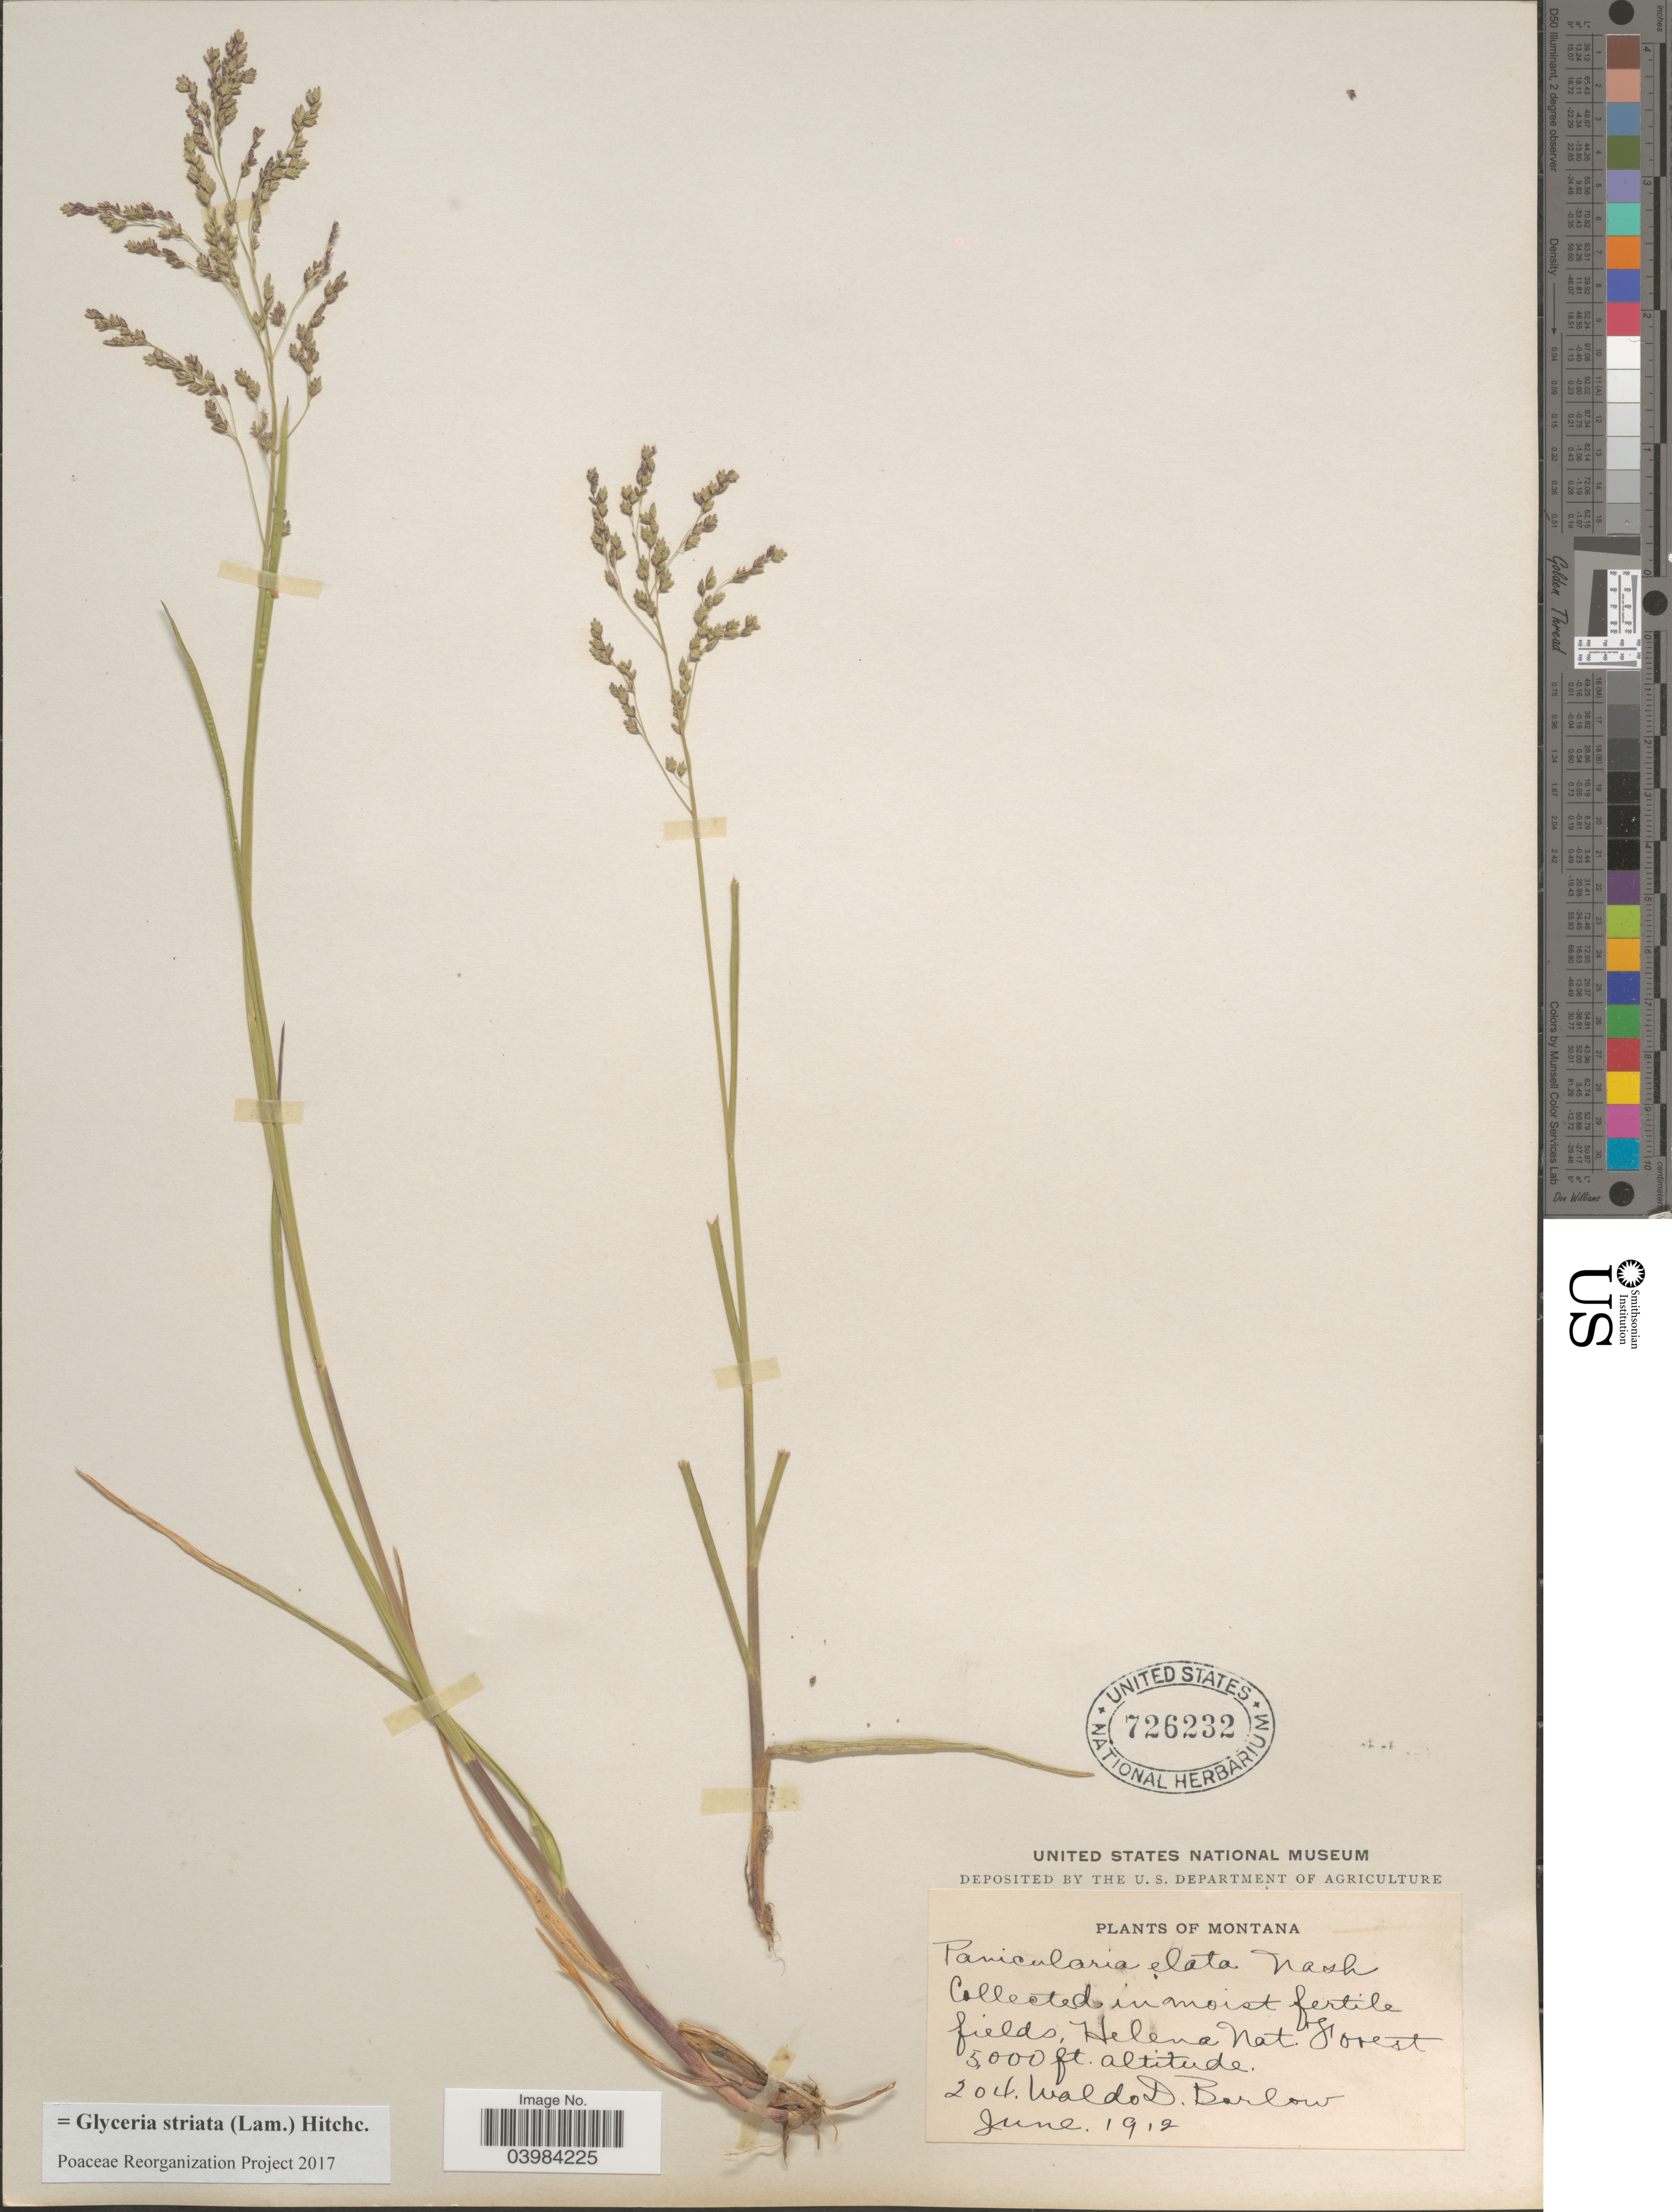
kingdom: Plantae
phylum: Tracheophyta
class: Liliopsida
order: Poales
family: Poaceae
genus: Glyceria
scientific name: Glyceria striata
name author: (Lam.) Hitchc.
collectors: W. Barlow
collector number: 204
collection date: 1912-06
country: United States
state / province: Montana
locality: Helena Nat. Forest.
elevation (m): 1524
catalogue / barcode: US 726232